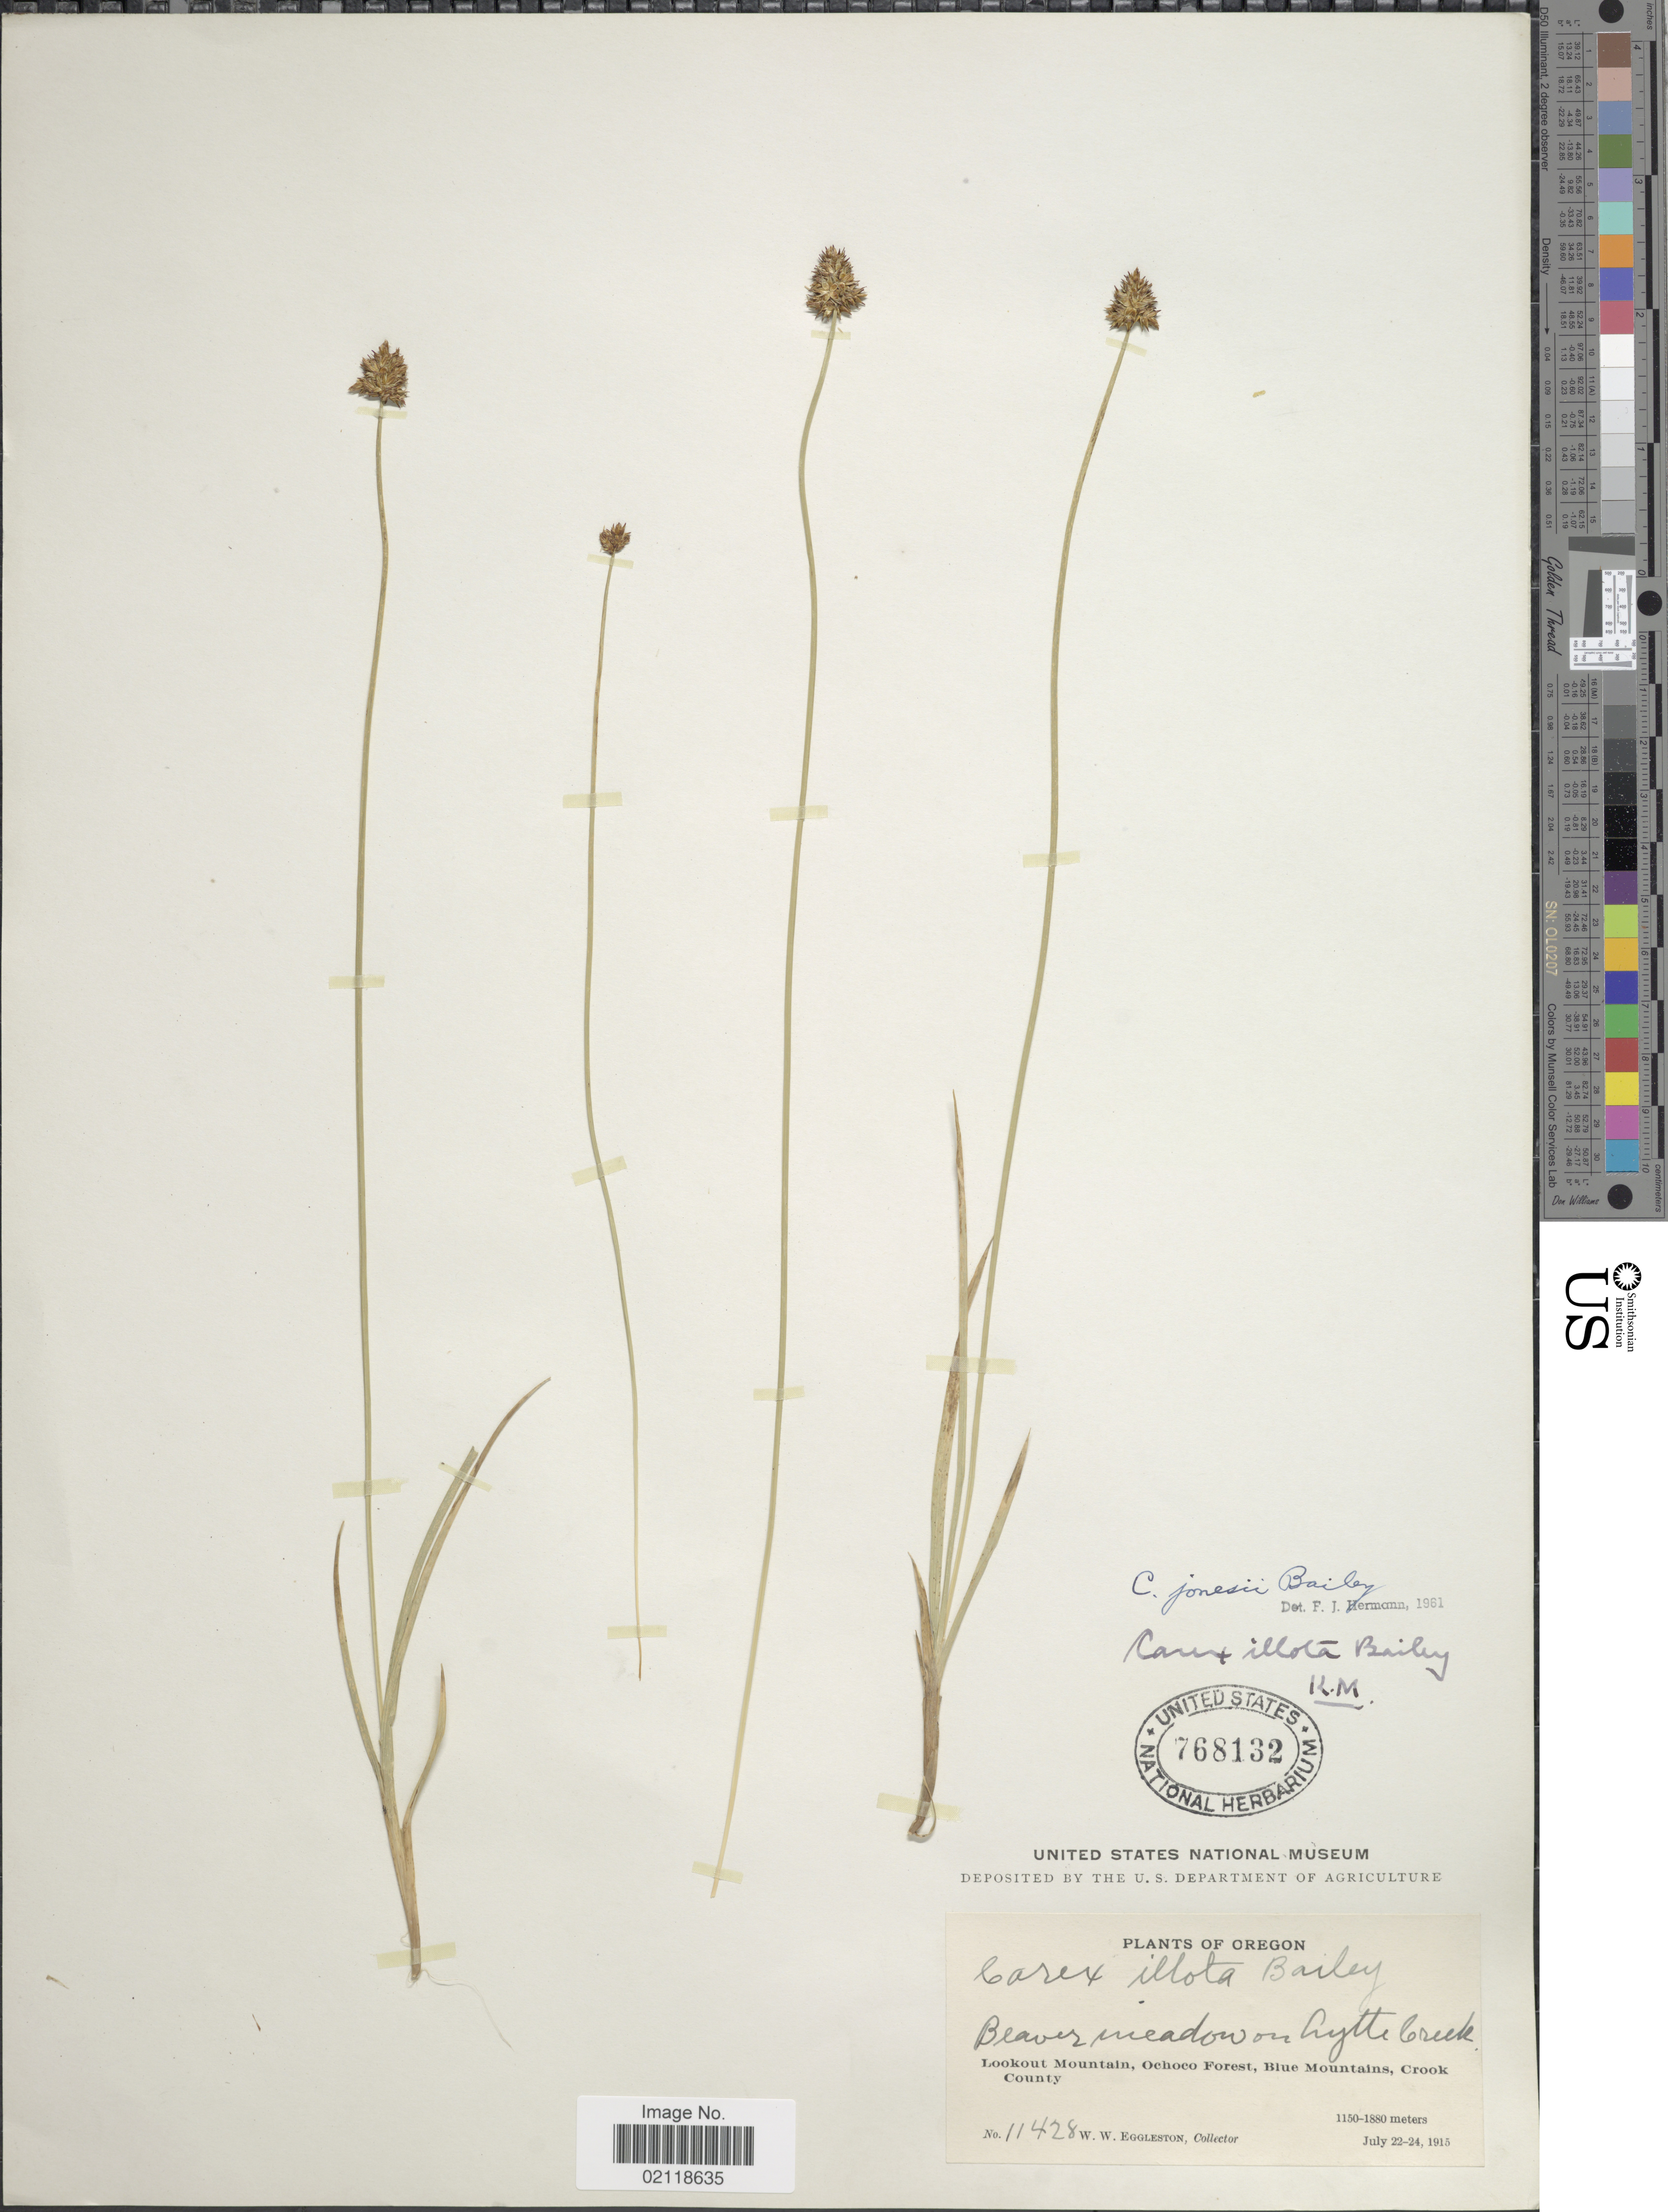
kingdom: Plantae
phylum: Tracheophyta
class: Liliopsida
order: Poales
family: Cyperaceae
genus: Carex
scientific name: Carex jonesii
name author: L.H. Bailey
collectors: W. W. Eggleston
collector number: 11428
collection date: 1915-07-22/1915-07-24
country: United States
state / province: Oregon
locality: Beaver meadow on Lytte Creek, Lookout Mountain, Ochoco Forest, Blue Mountains, Crook County.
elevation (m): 1150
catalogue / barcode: US 768132